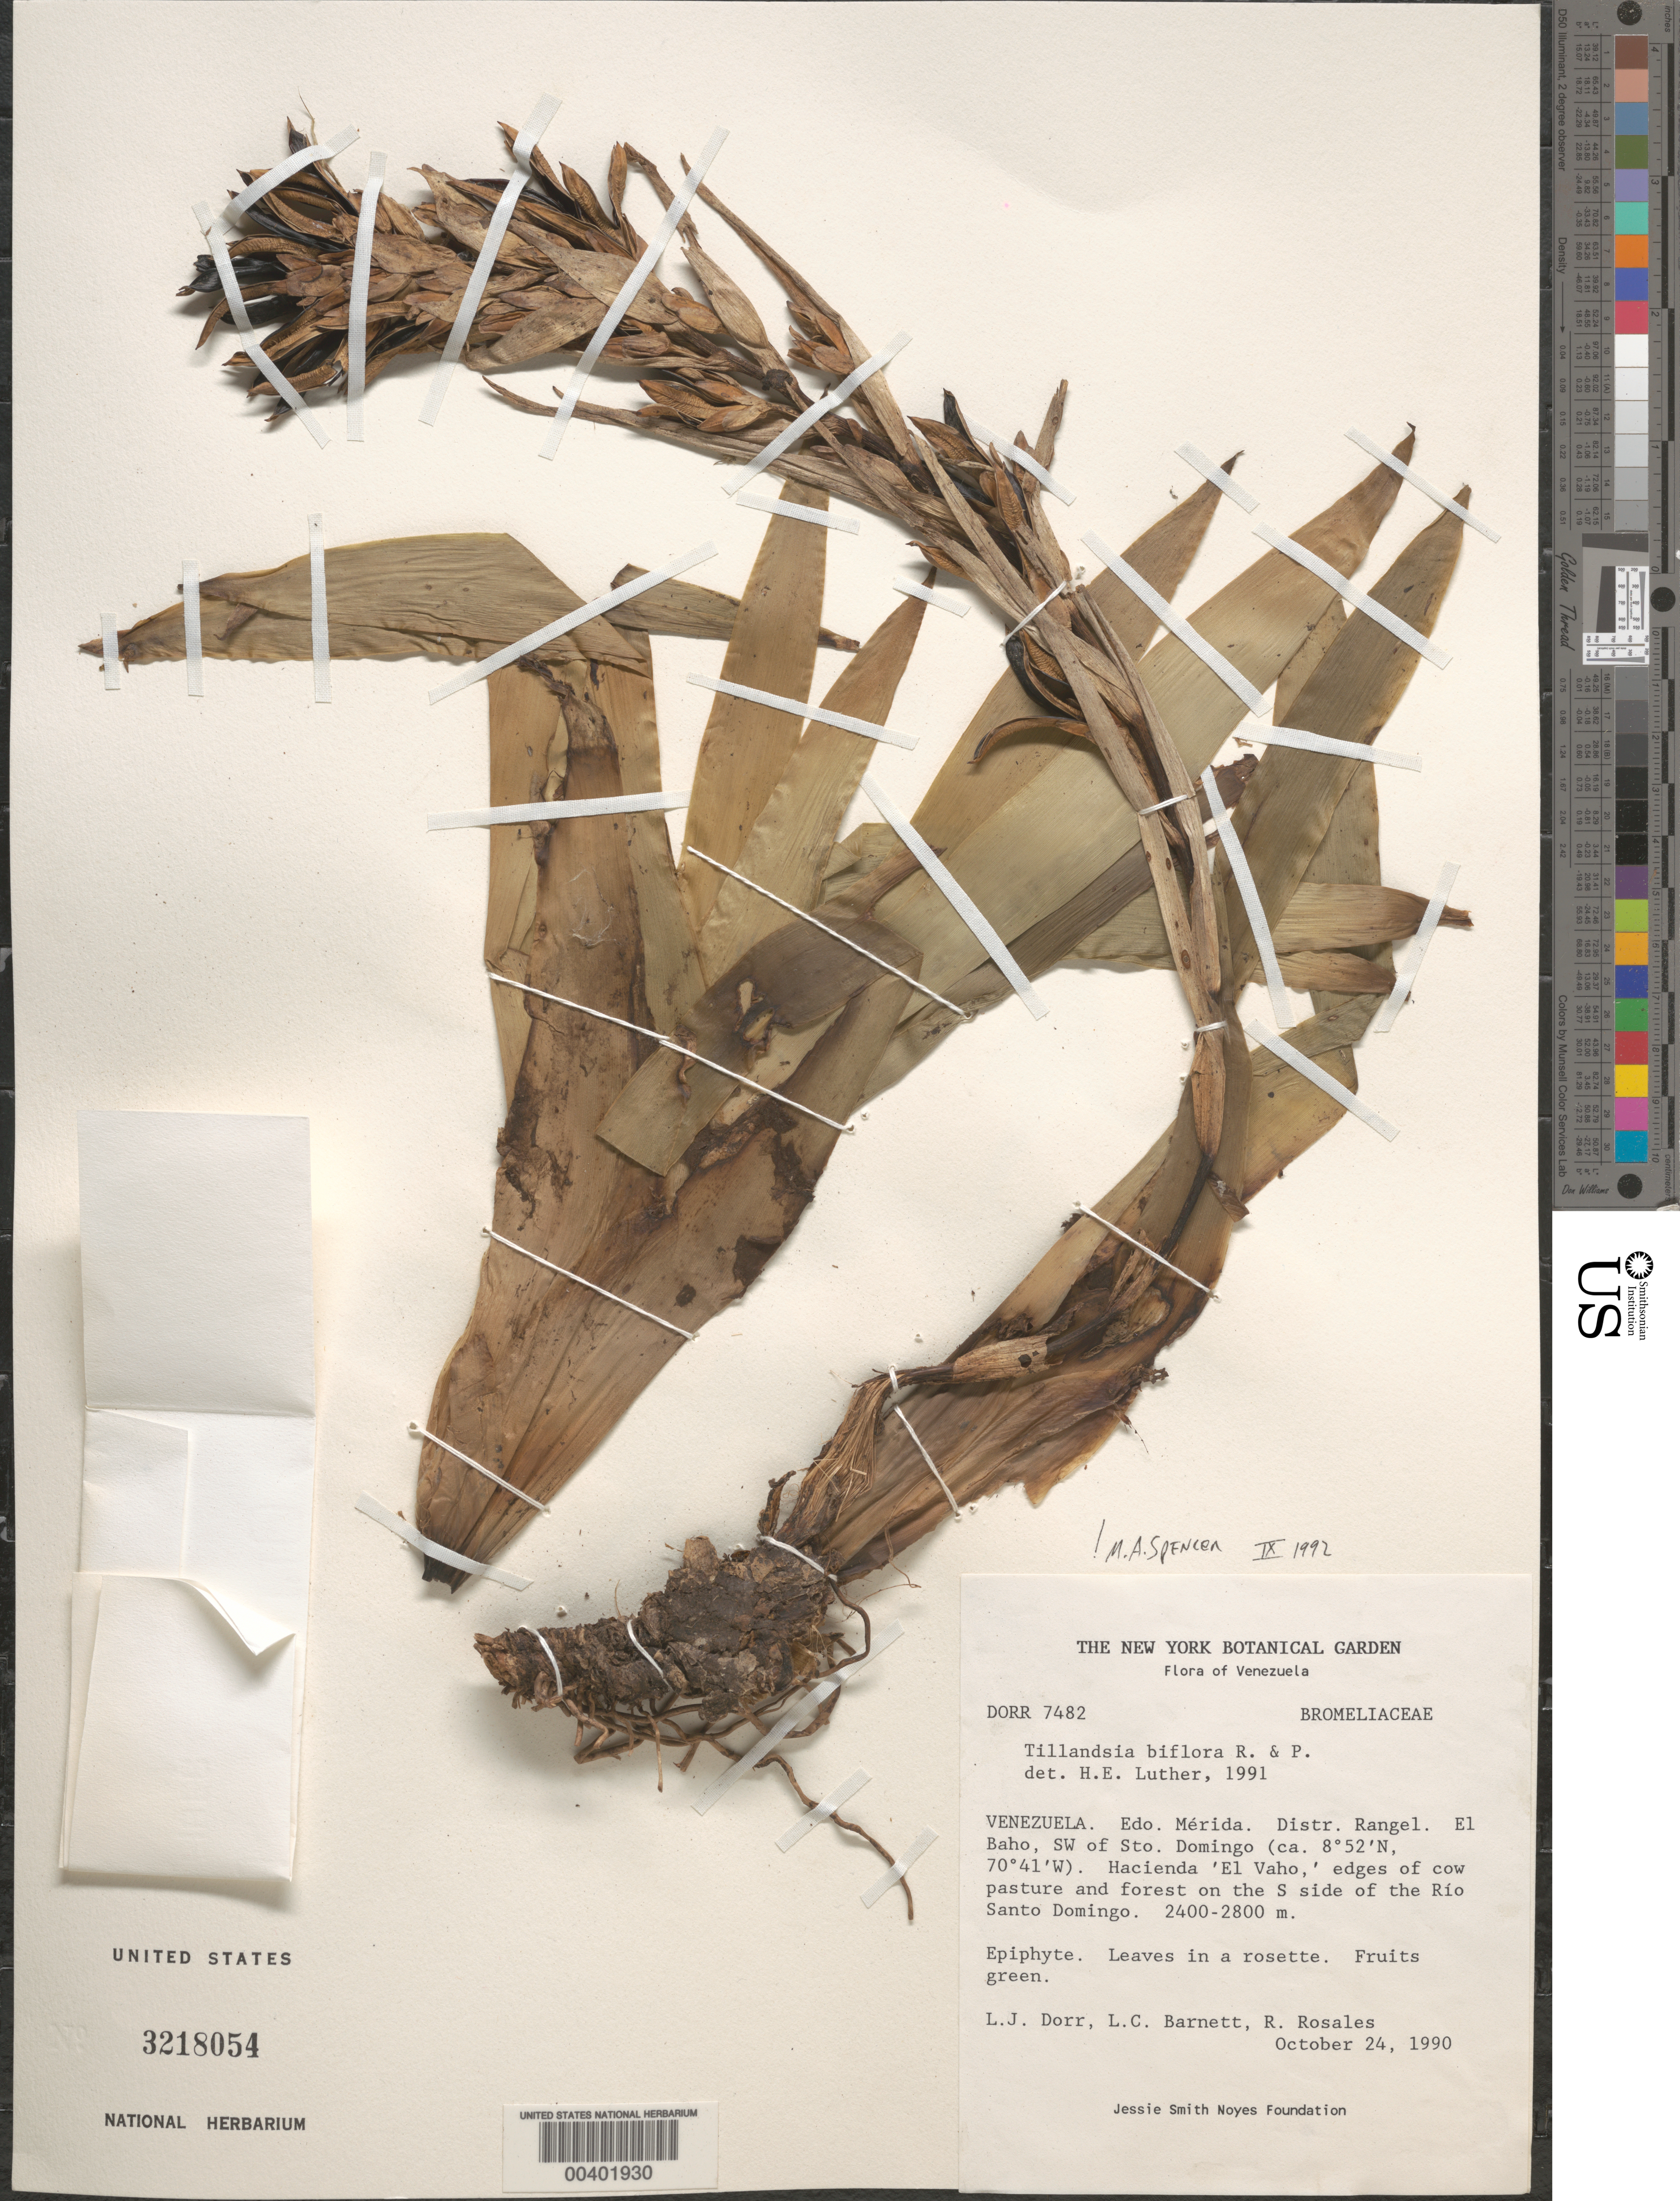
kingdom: Plantae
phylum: Tracheophyta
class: Liliopsida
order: Poales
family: Bromeliaceae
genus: Tillandsia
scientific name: Tillandsia biflora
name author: Ruiz & Pav.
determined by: Spencer, M. A.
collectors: L. J. Dorr, L. C. Barnett & R. Rosales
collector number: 7482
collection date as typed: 24 Oct 1990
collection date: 1990-10-24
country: Venezuela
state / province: Mérida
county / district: Rangel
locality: El Baho, SW of Sto. Domingo. Hacienda 'El Vaho' S side of the Río Santo Domingo.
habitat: Edges of cow pasture and forest.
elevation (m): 2400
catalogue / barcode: US 3218054